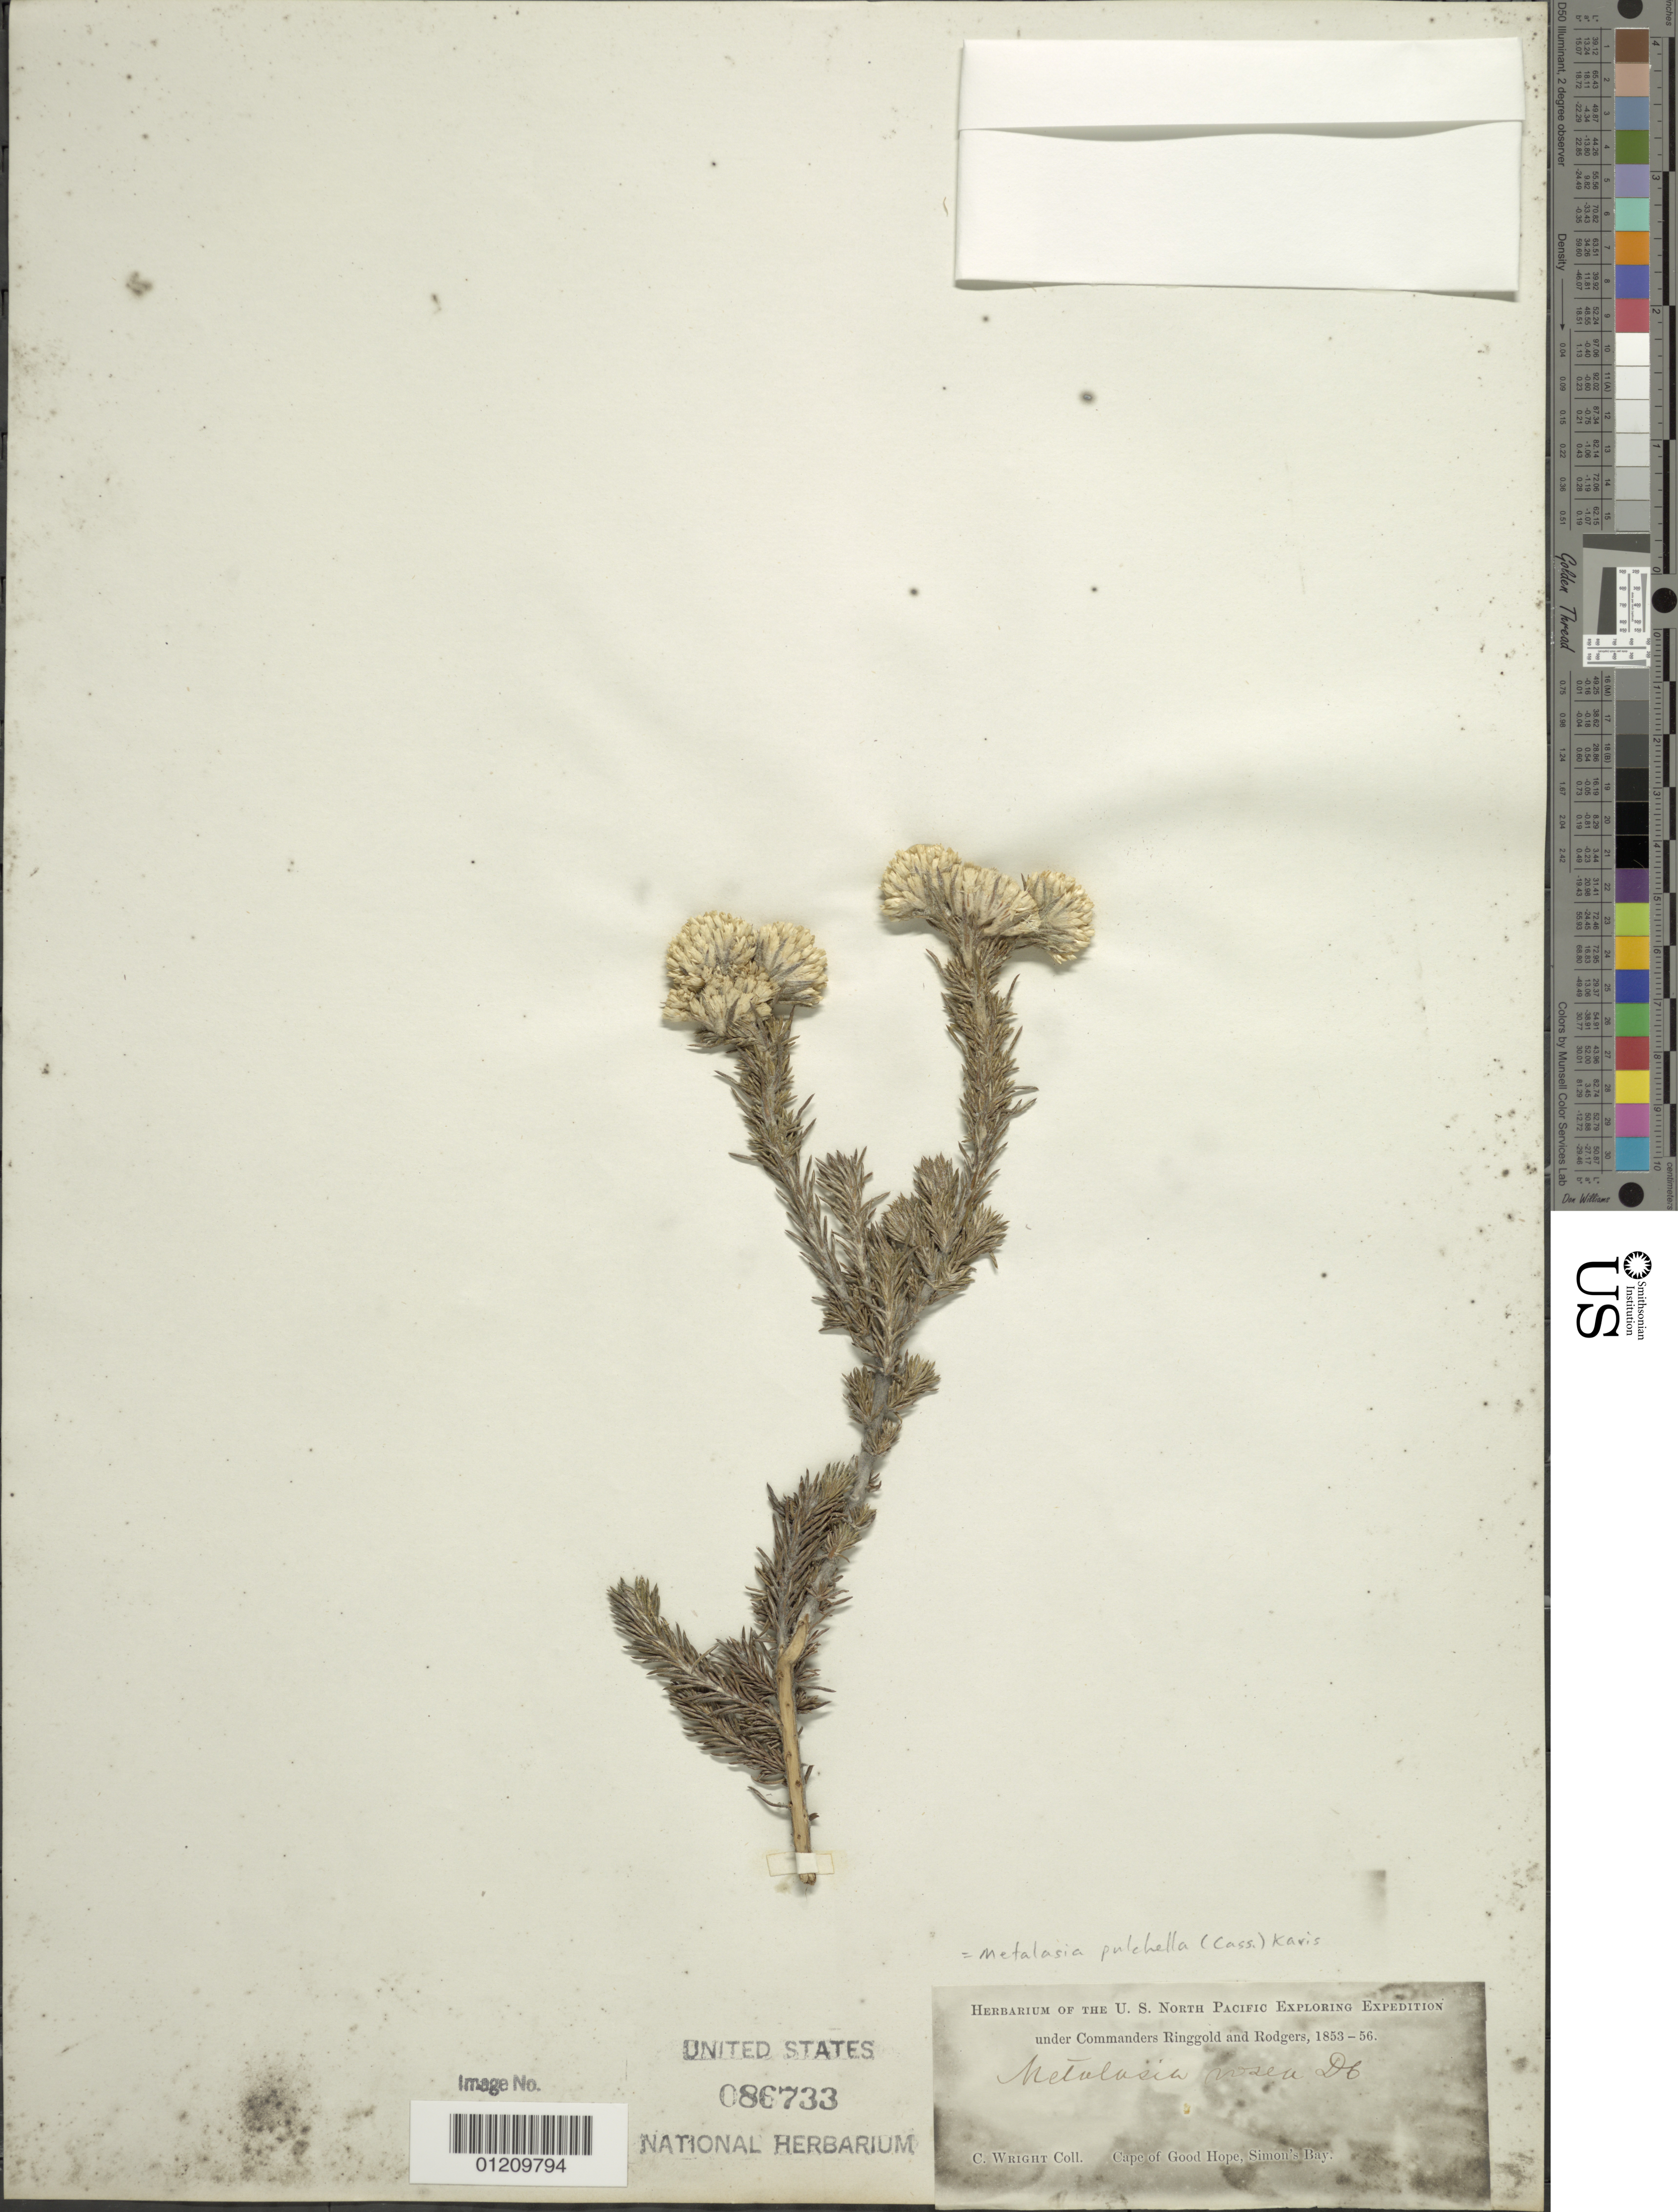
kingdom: Plantae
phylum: Tracheophyta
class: Magnoliopsida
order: Asterales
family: Asteraceae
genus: Metalasia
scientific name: Metalasia pulchella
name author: (Cass.) P.O. Karis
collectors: C. Wright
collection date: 1853/1856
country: South Africa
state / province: Western Cape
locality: Cape of Good Hope, Simon's Bay.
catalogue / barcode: US 86733